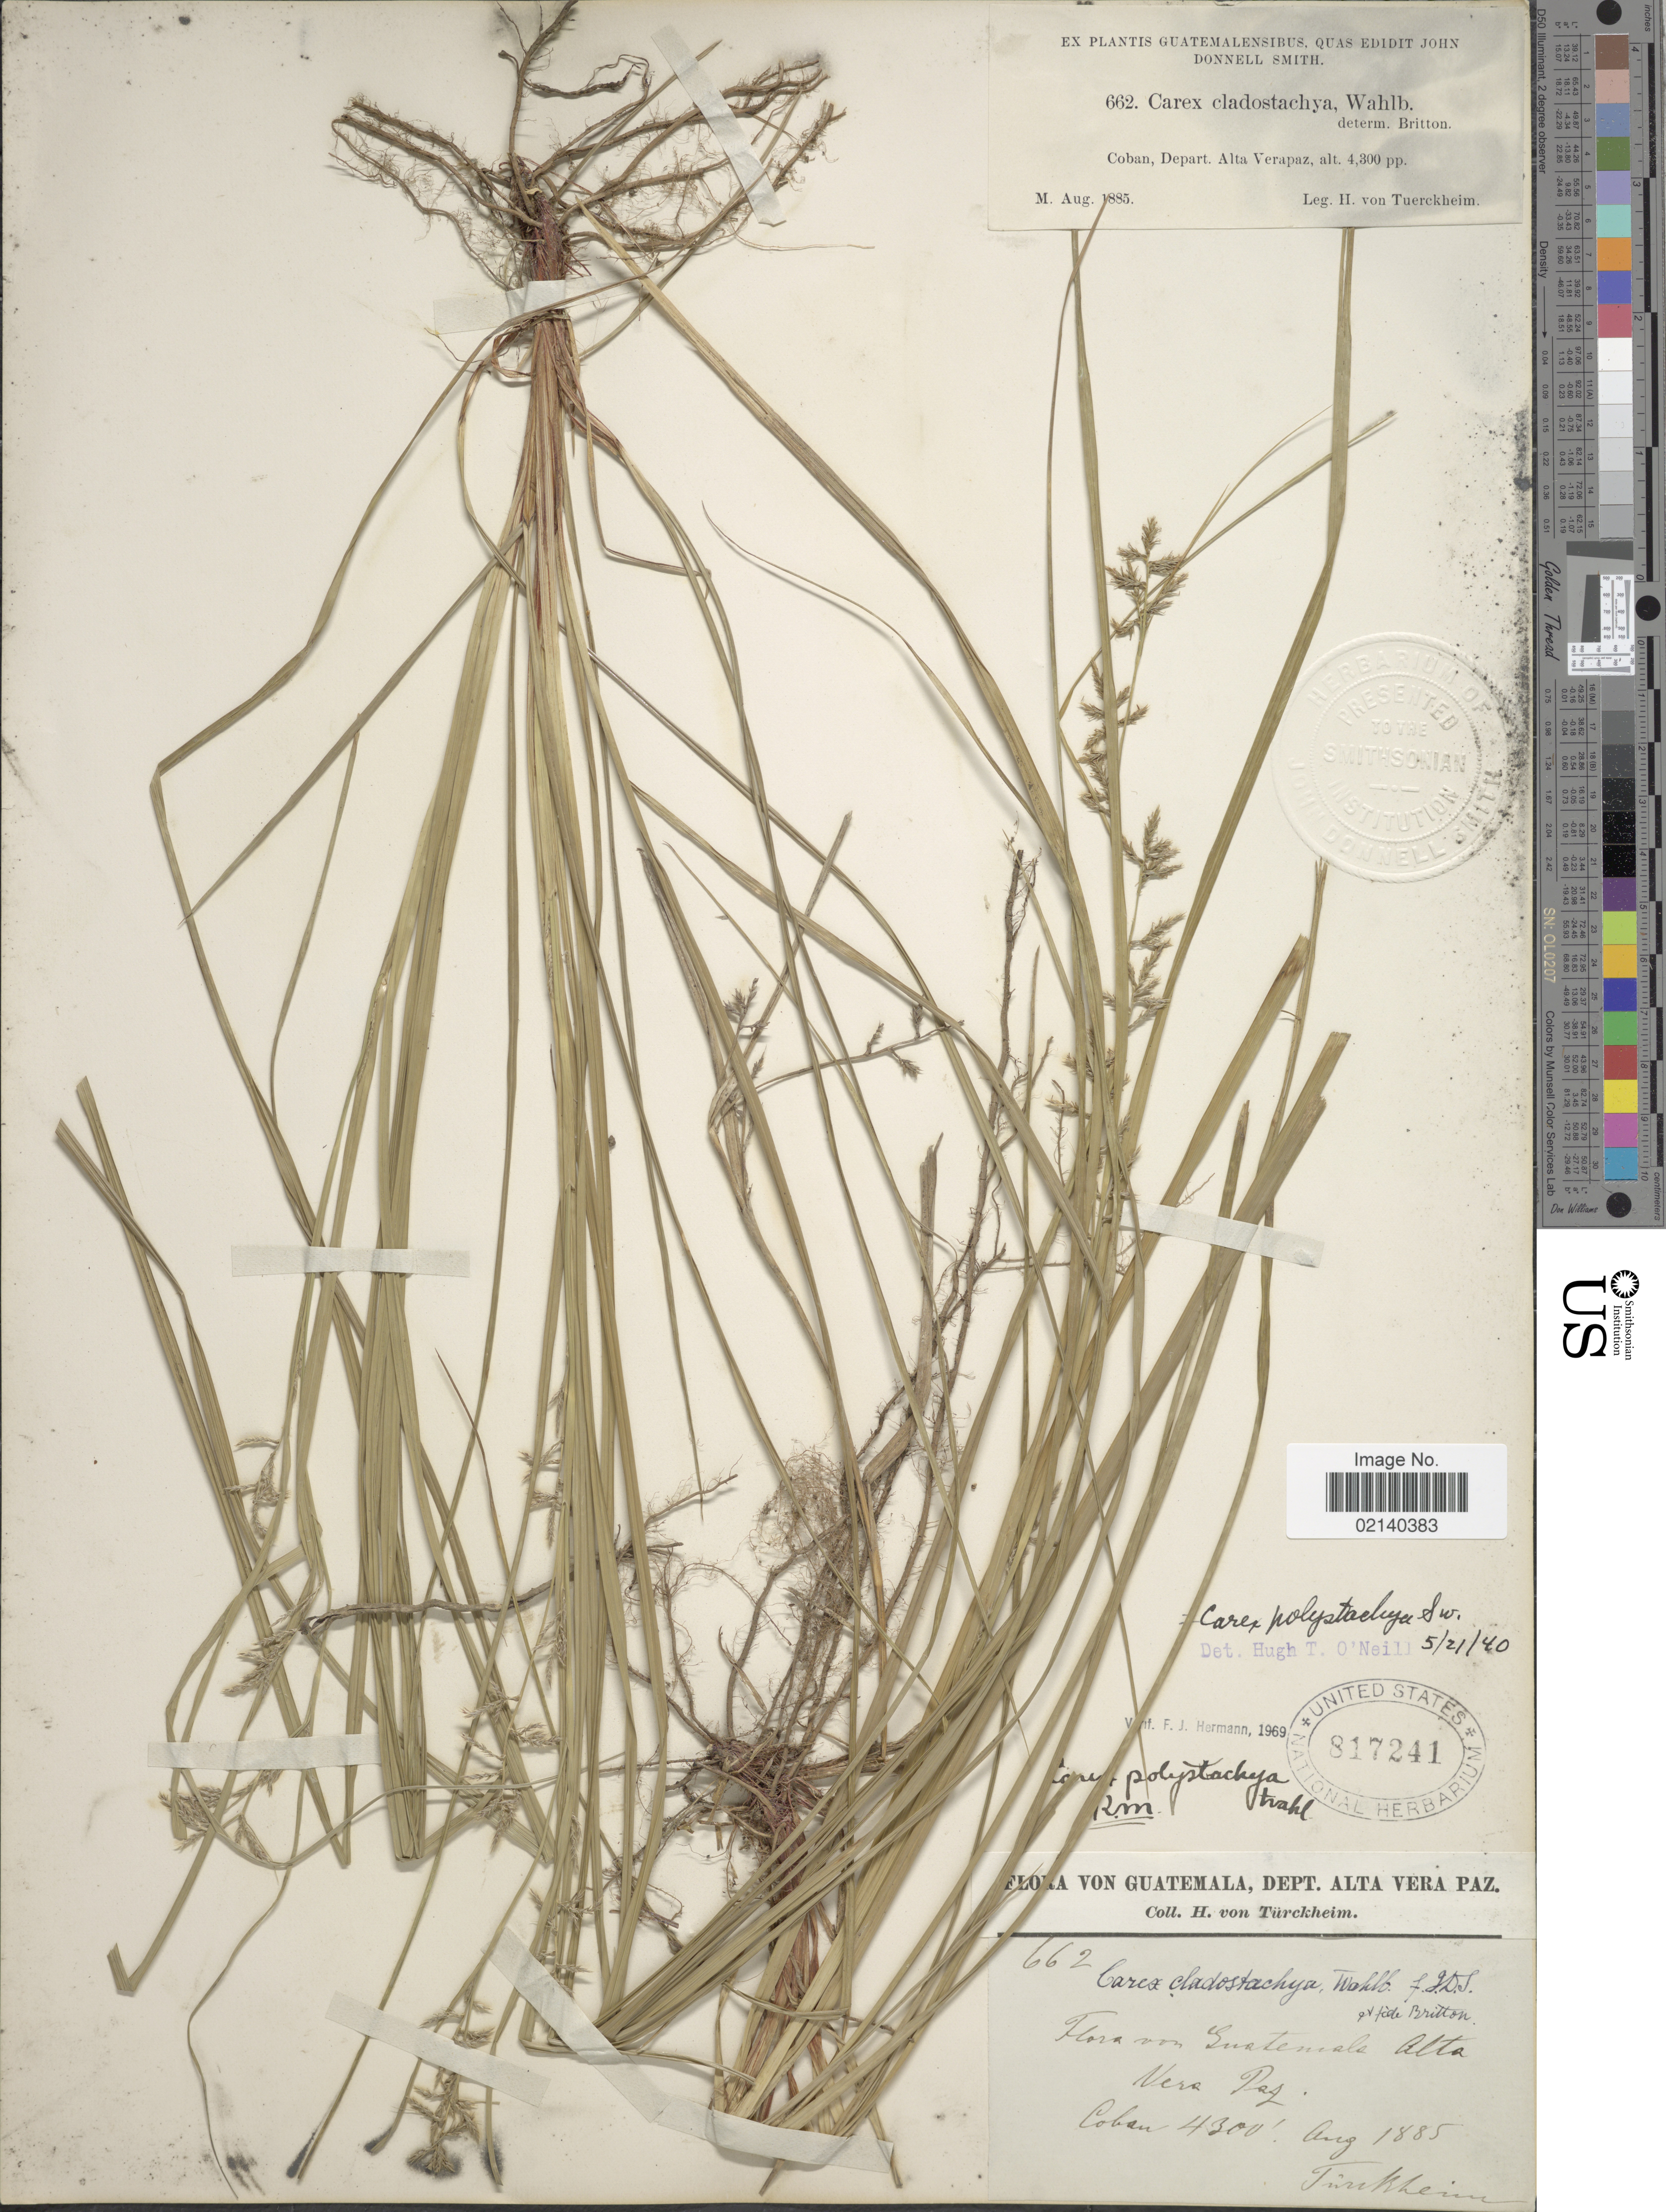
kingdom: Plantae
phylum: Tracheophyta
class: Liliopsida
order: Poales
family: Cyperaceae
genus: Carex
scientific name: Carex polystachya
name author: Sw. ex Wahlenb.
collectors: H. von Türckheim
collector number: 662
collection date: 1885-08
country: Guatemala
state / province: Alta Verapaz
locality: Coban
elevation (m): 1311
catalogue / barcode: US 817241